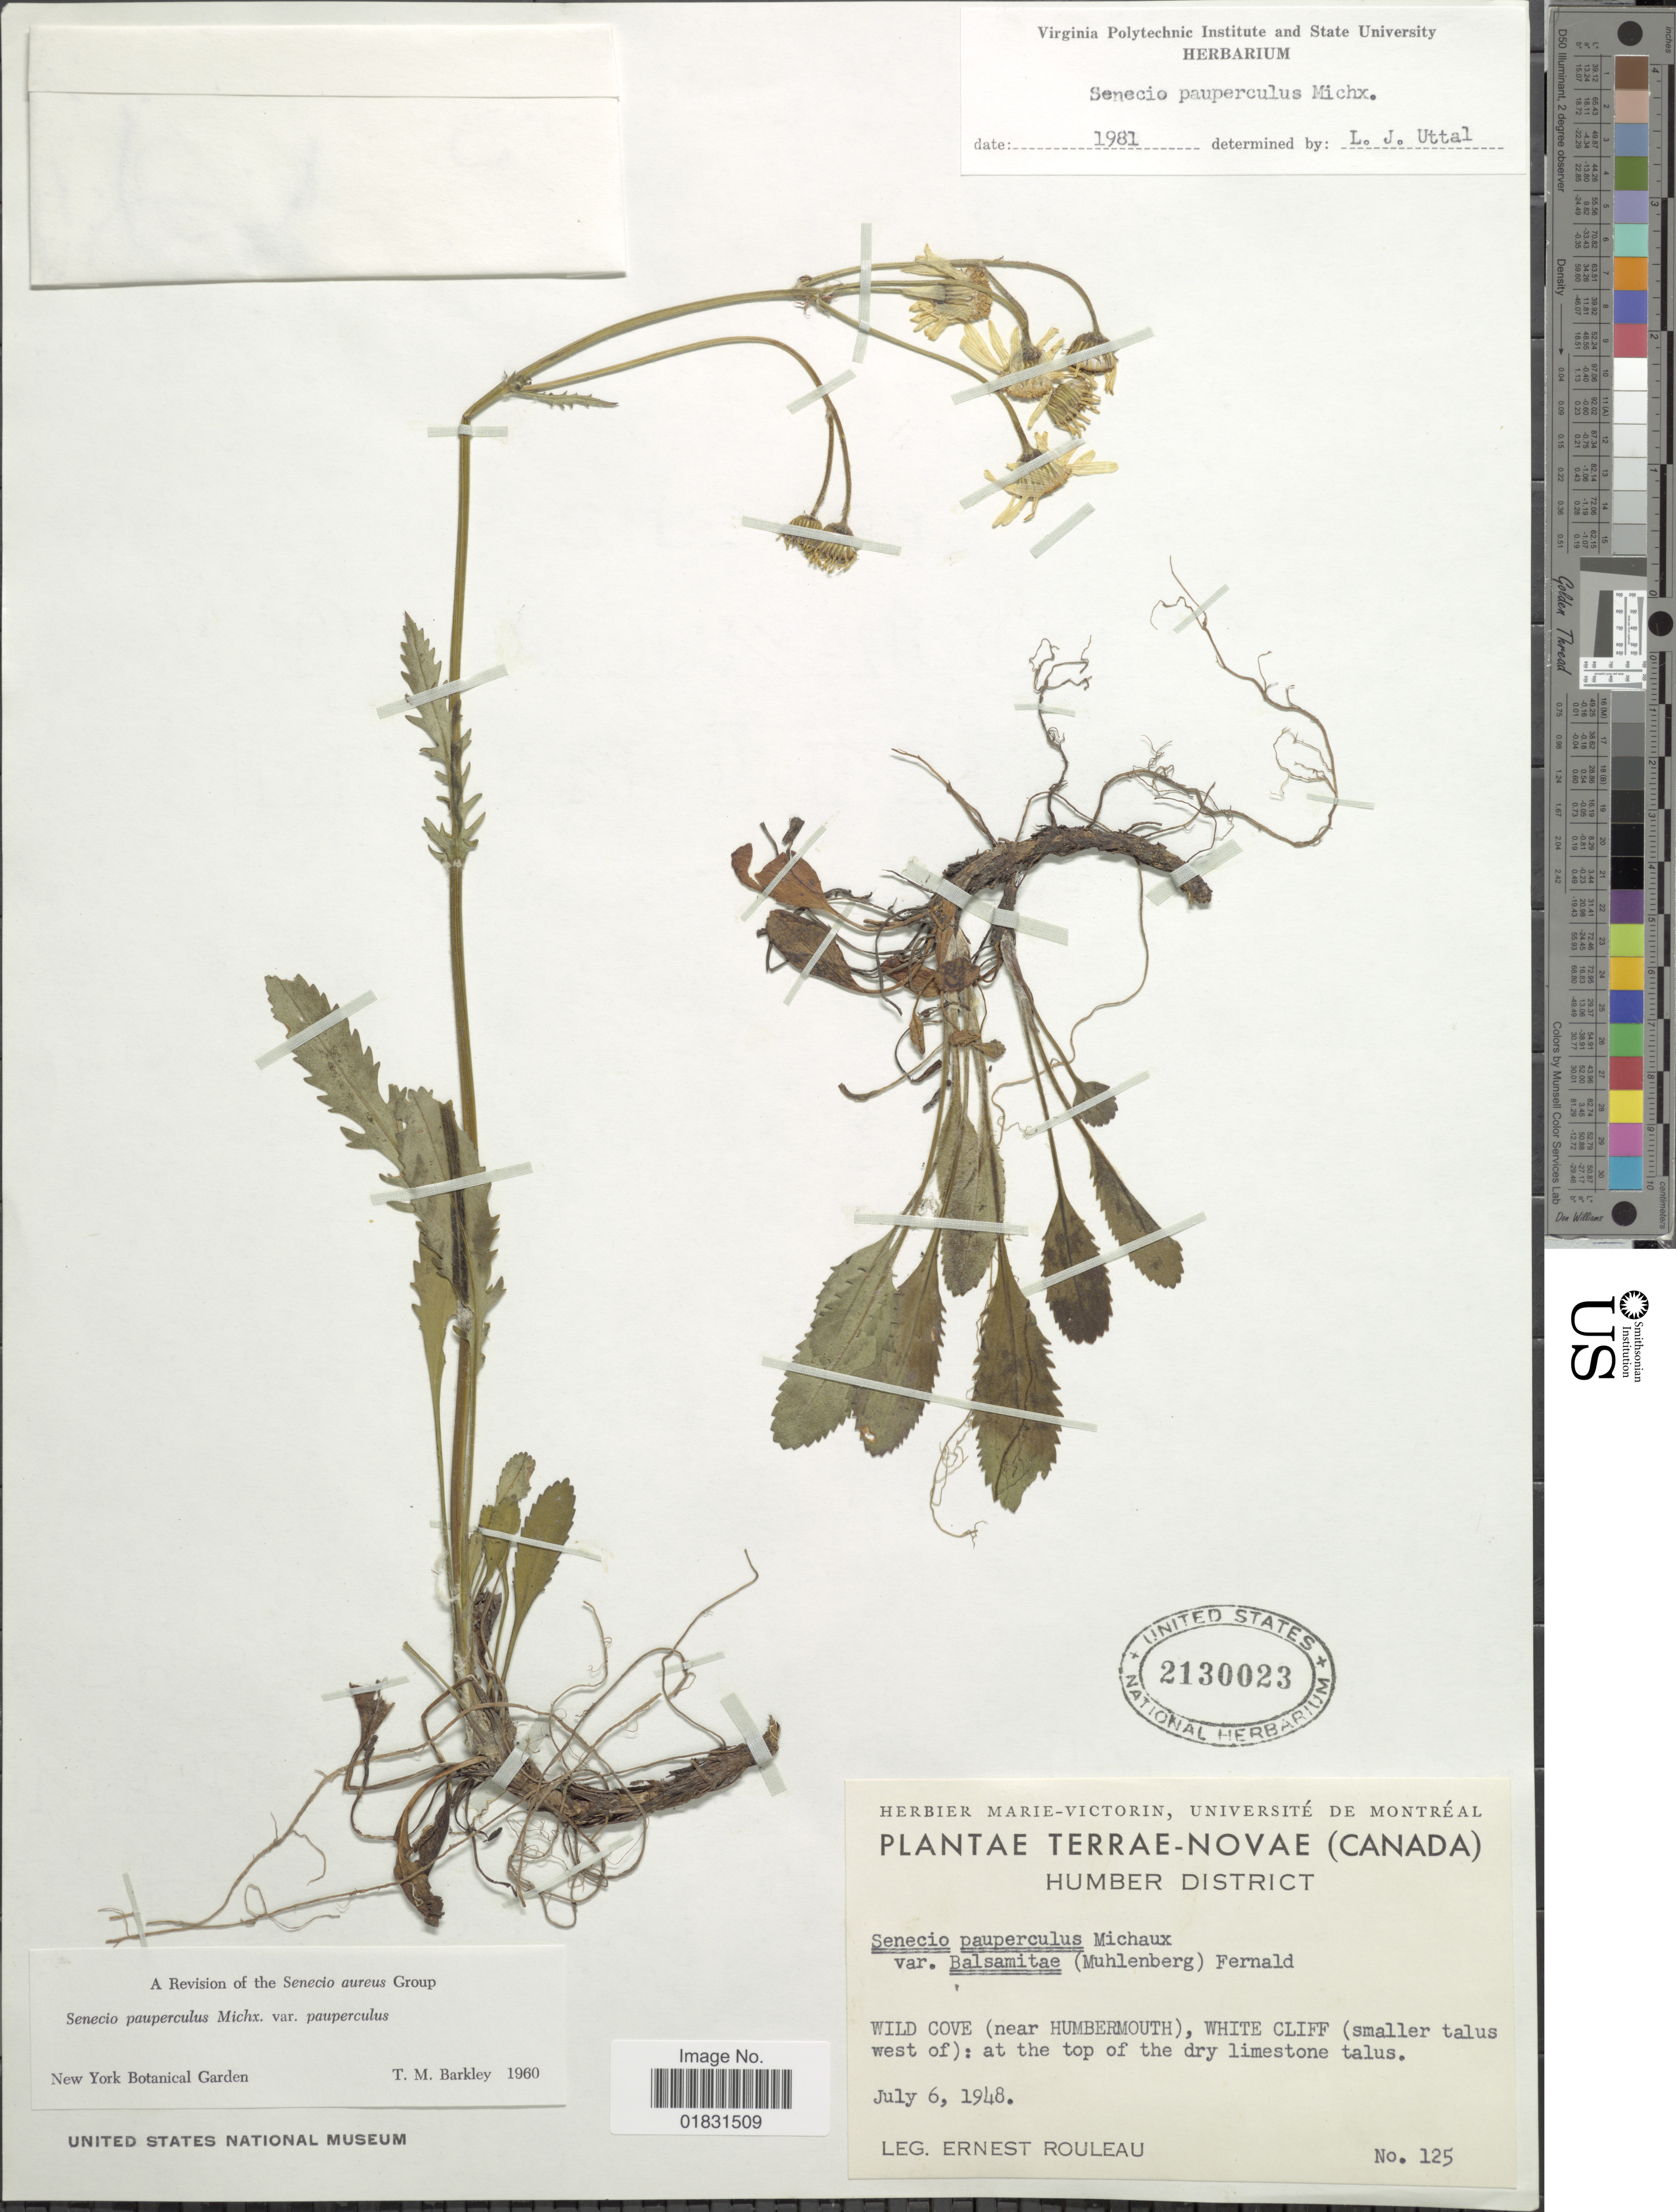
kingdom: Plantae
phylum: Tracheophyta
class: Magnoliopsida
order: Asterales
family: Asteraceae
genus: Packera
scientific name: Packera paupercula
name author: (Michx.) Á. Löve & D. Löve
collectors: J. Rouleau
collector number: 125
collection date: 1948-07-06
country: Canada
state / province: Newfoundland and Labrador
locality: Terrae-Novae, Humbert District, Wild Cove (near Humbermouth), White Cliff (smaller talus west o): at the top of the dry liemstone talus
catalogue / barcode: US 2130023